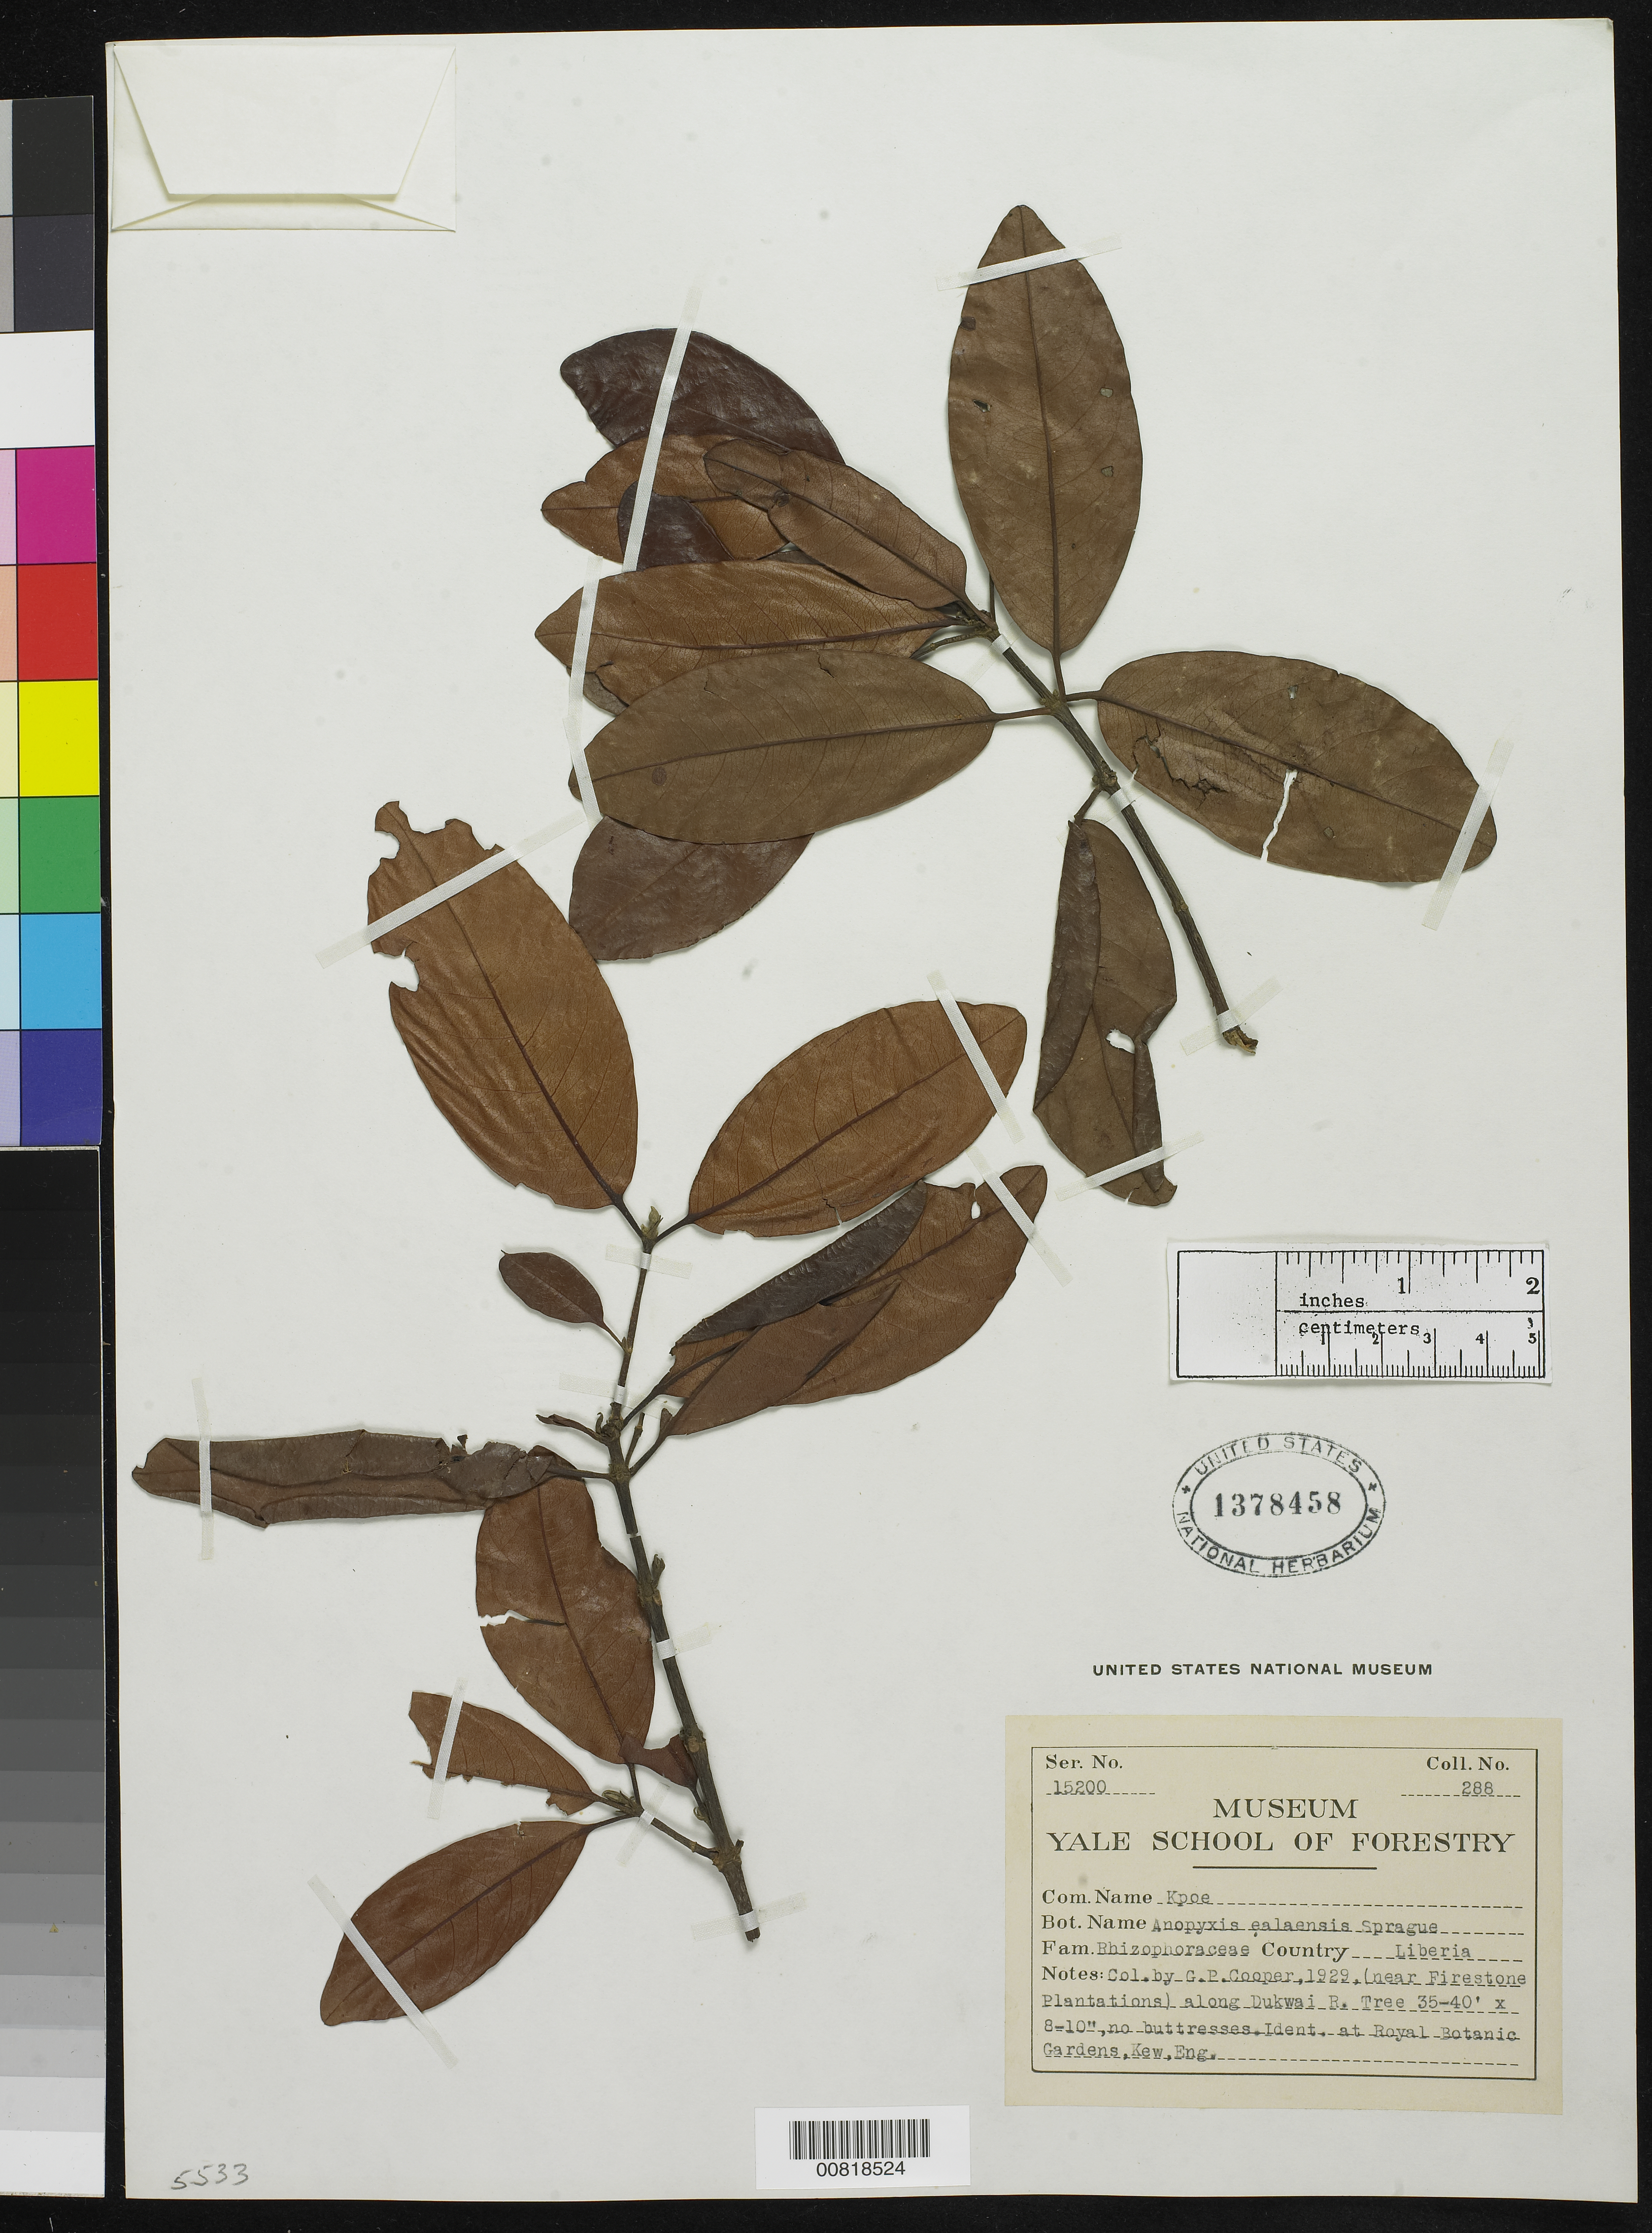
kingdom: Plantae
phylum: Tracheophyta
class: Magnoliopsida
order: Malpighiales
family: Rhizophoraceae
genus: Anopyxis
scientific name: Anopyxis ealaensis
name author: (De Wild.) Sprague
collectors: G. Cooper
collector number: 288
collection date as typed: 1929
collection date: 1929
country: Liberia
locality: (near Firestone Plantations) along Dukwai River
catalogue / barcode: US 1378458